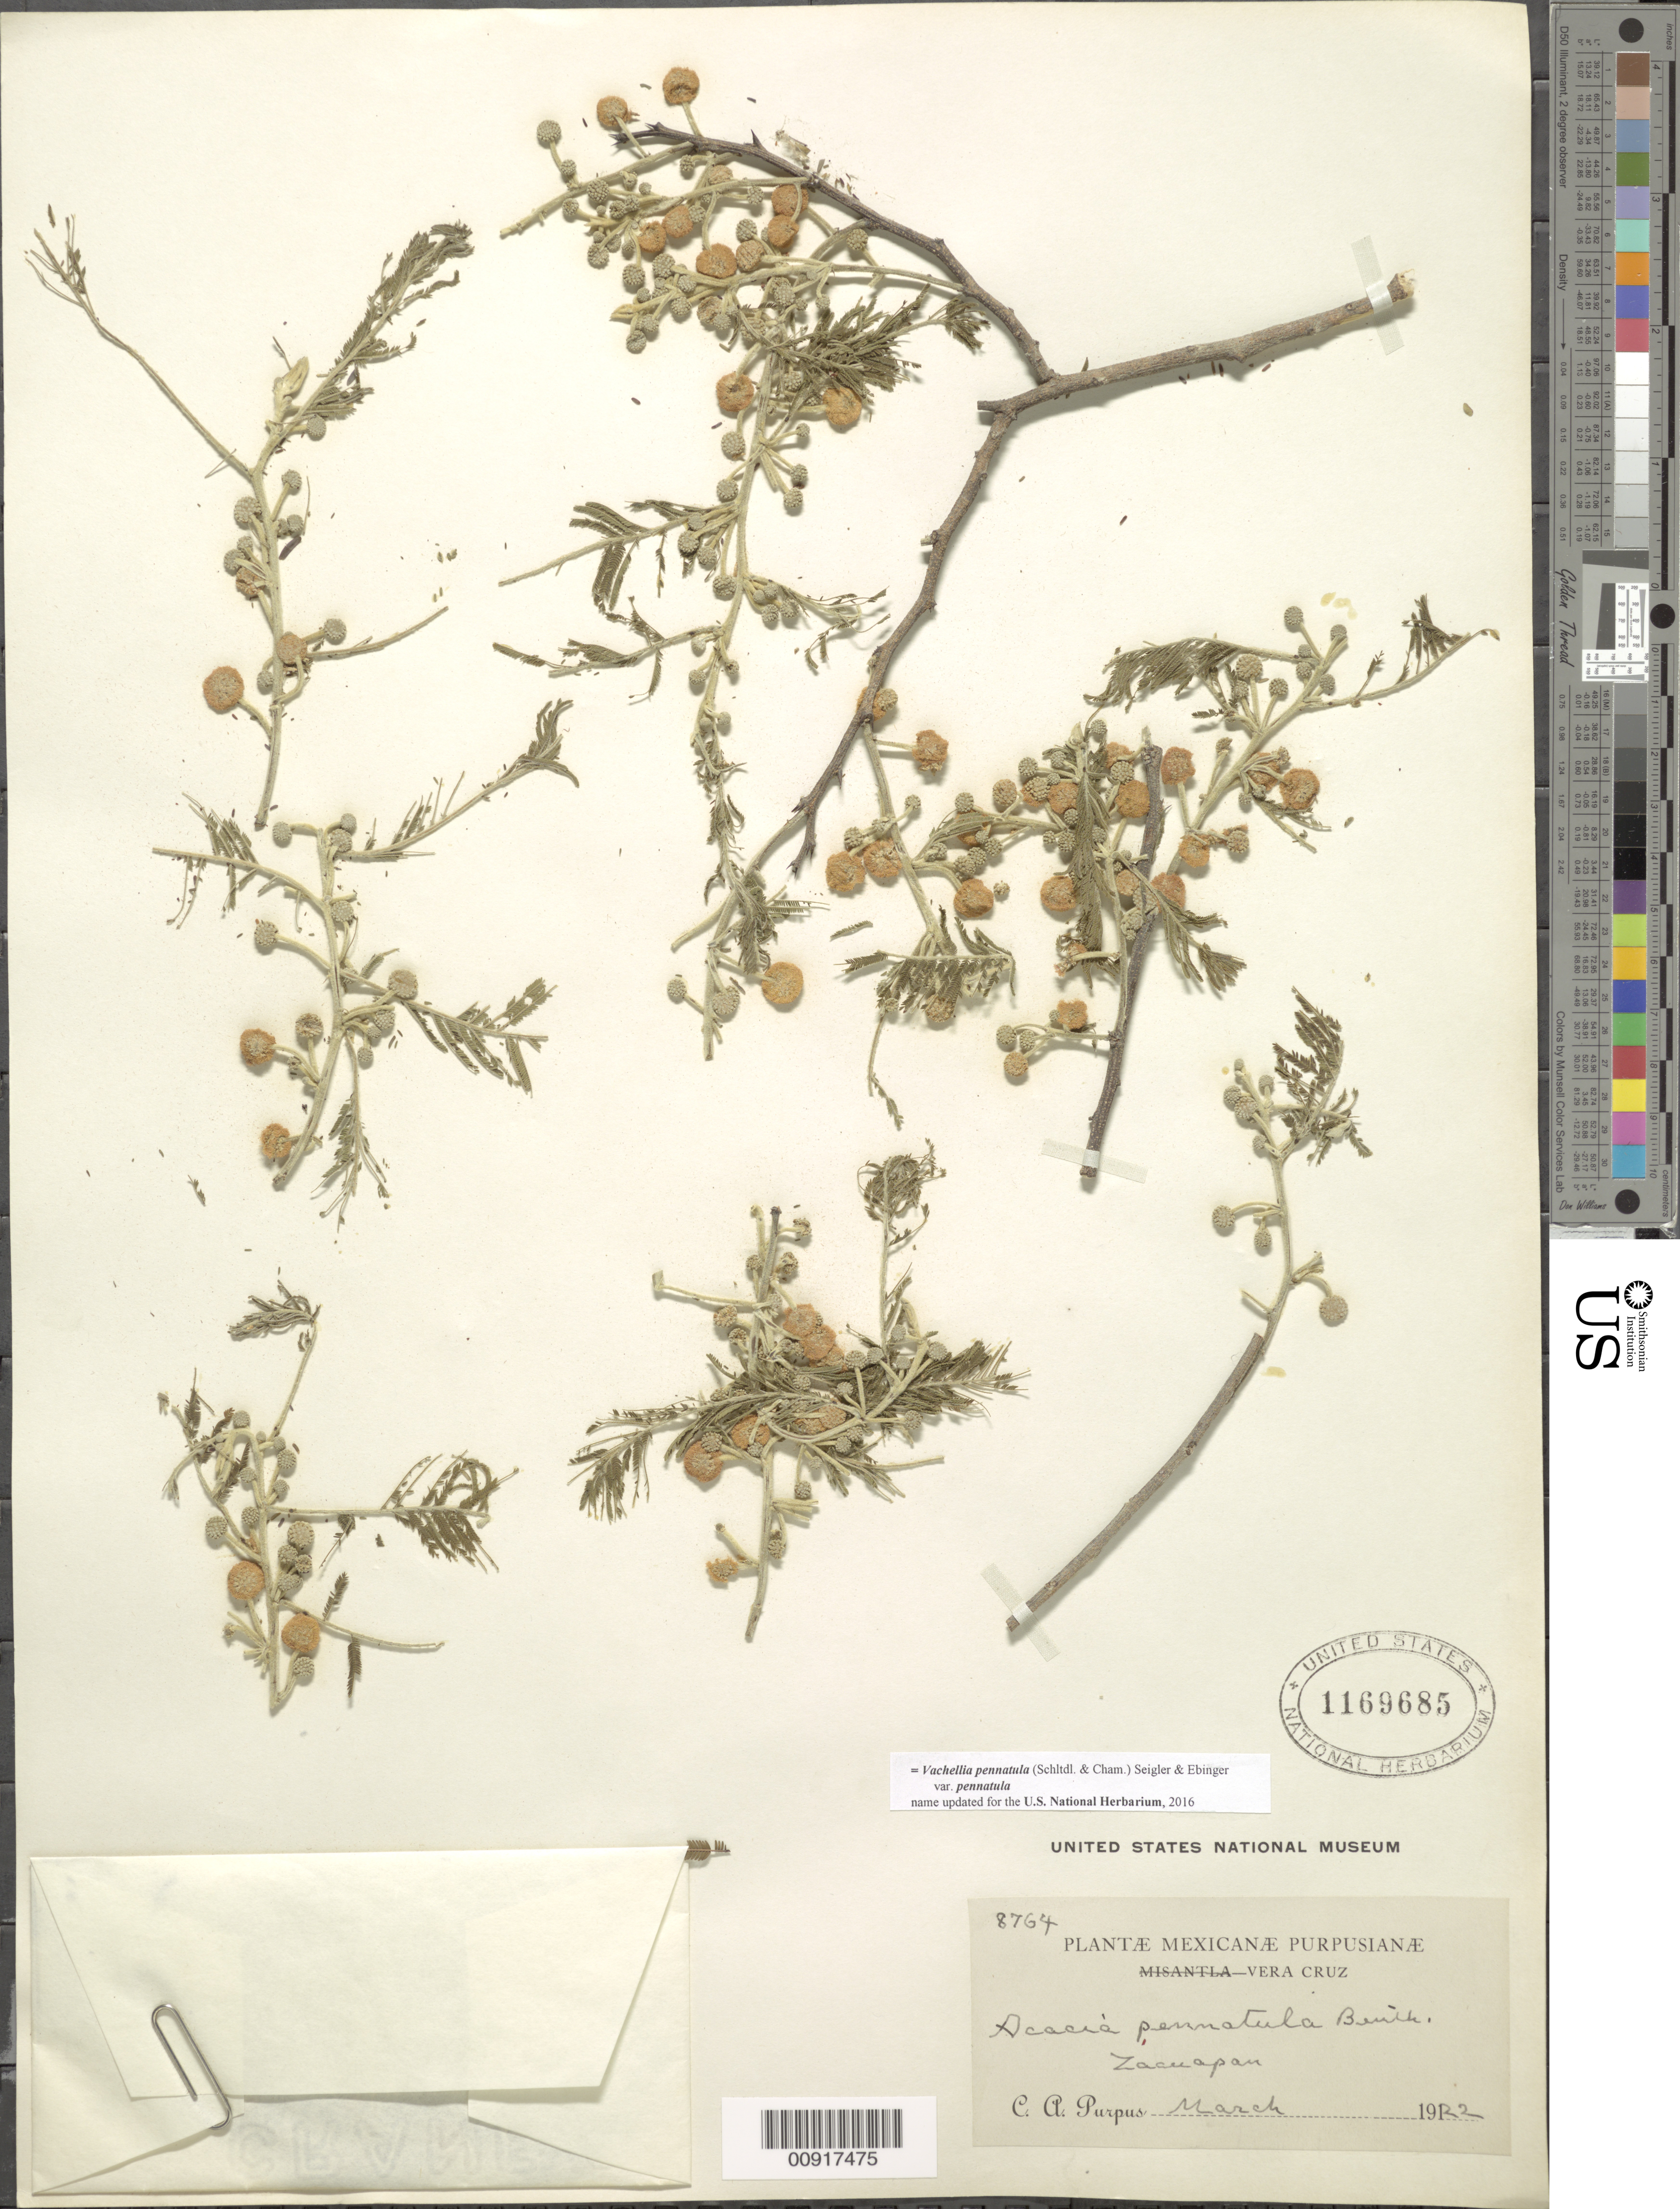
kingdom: Plantae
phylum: Tracheophyta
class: Magnoliopsida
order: Fabales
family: Fabaceae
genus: Vachellia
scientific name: Vachellia pennatula var. pennatula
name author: (Schltdl. & Cham.) Seigler & Ebinger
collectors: C. A. Purpus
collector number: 8764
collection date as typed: Mar 1922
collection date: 1922-03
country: Mexico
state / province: Veracruz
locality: Zacuapan.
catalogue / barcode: US 1169685